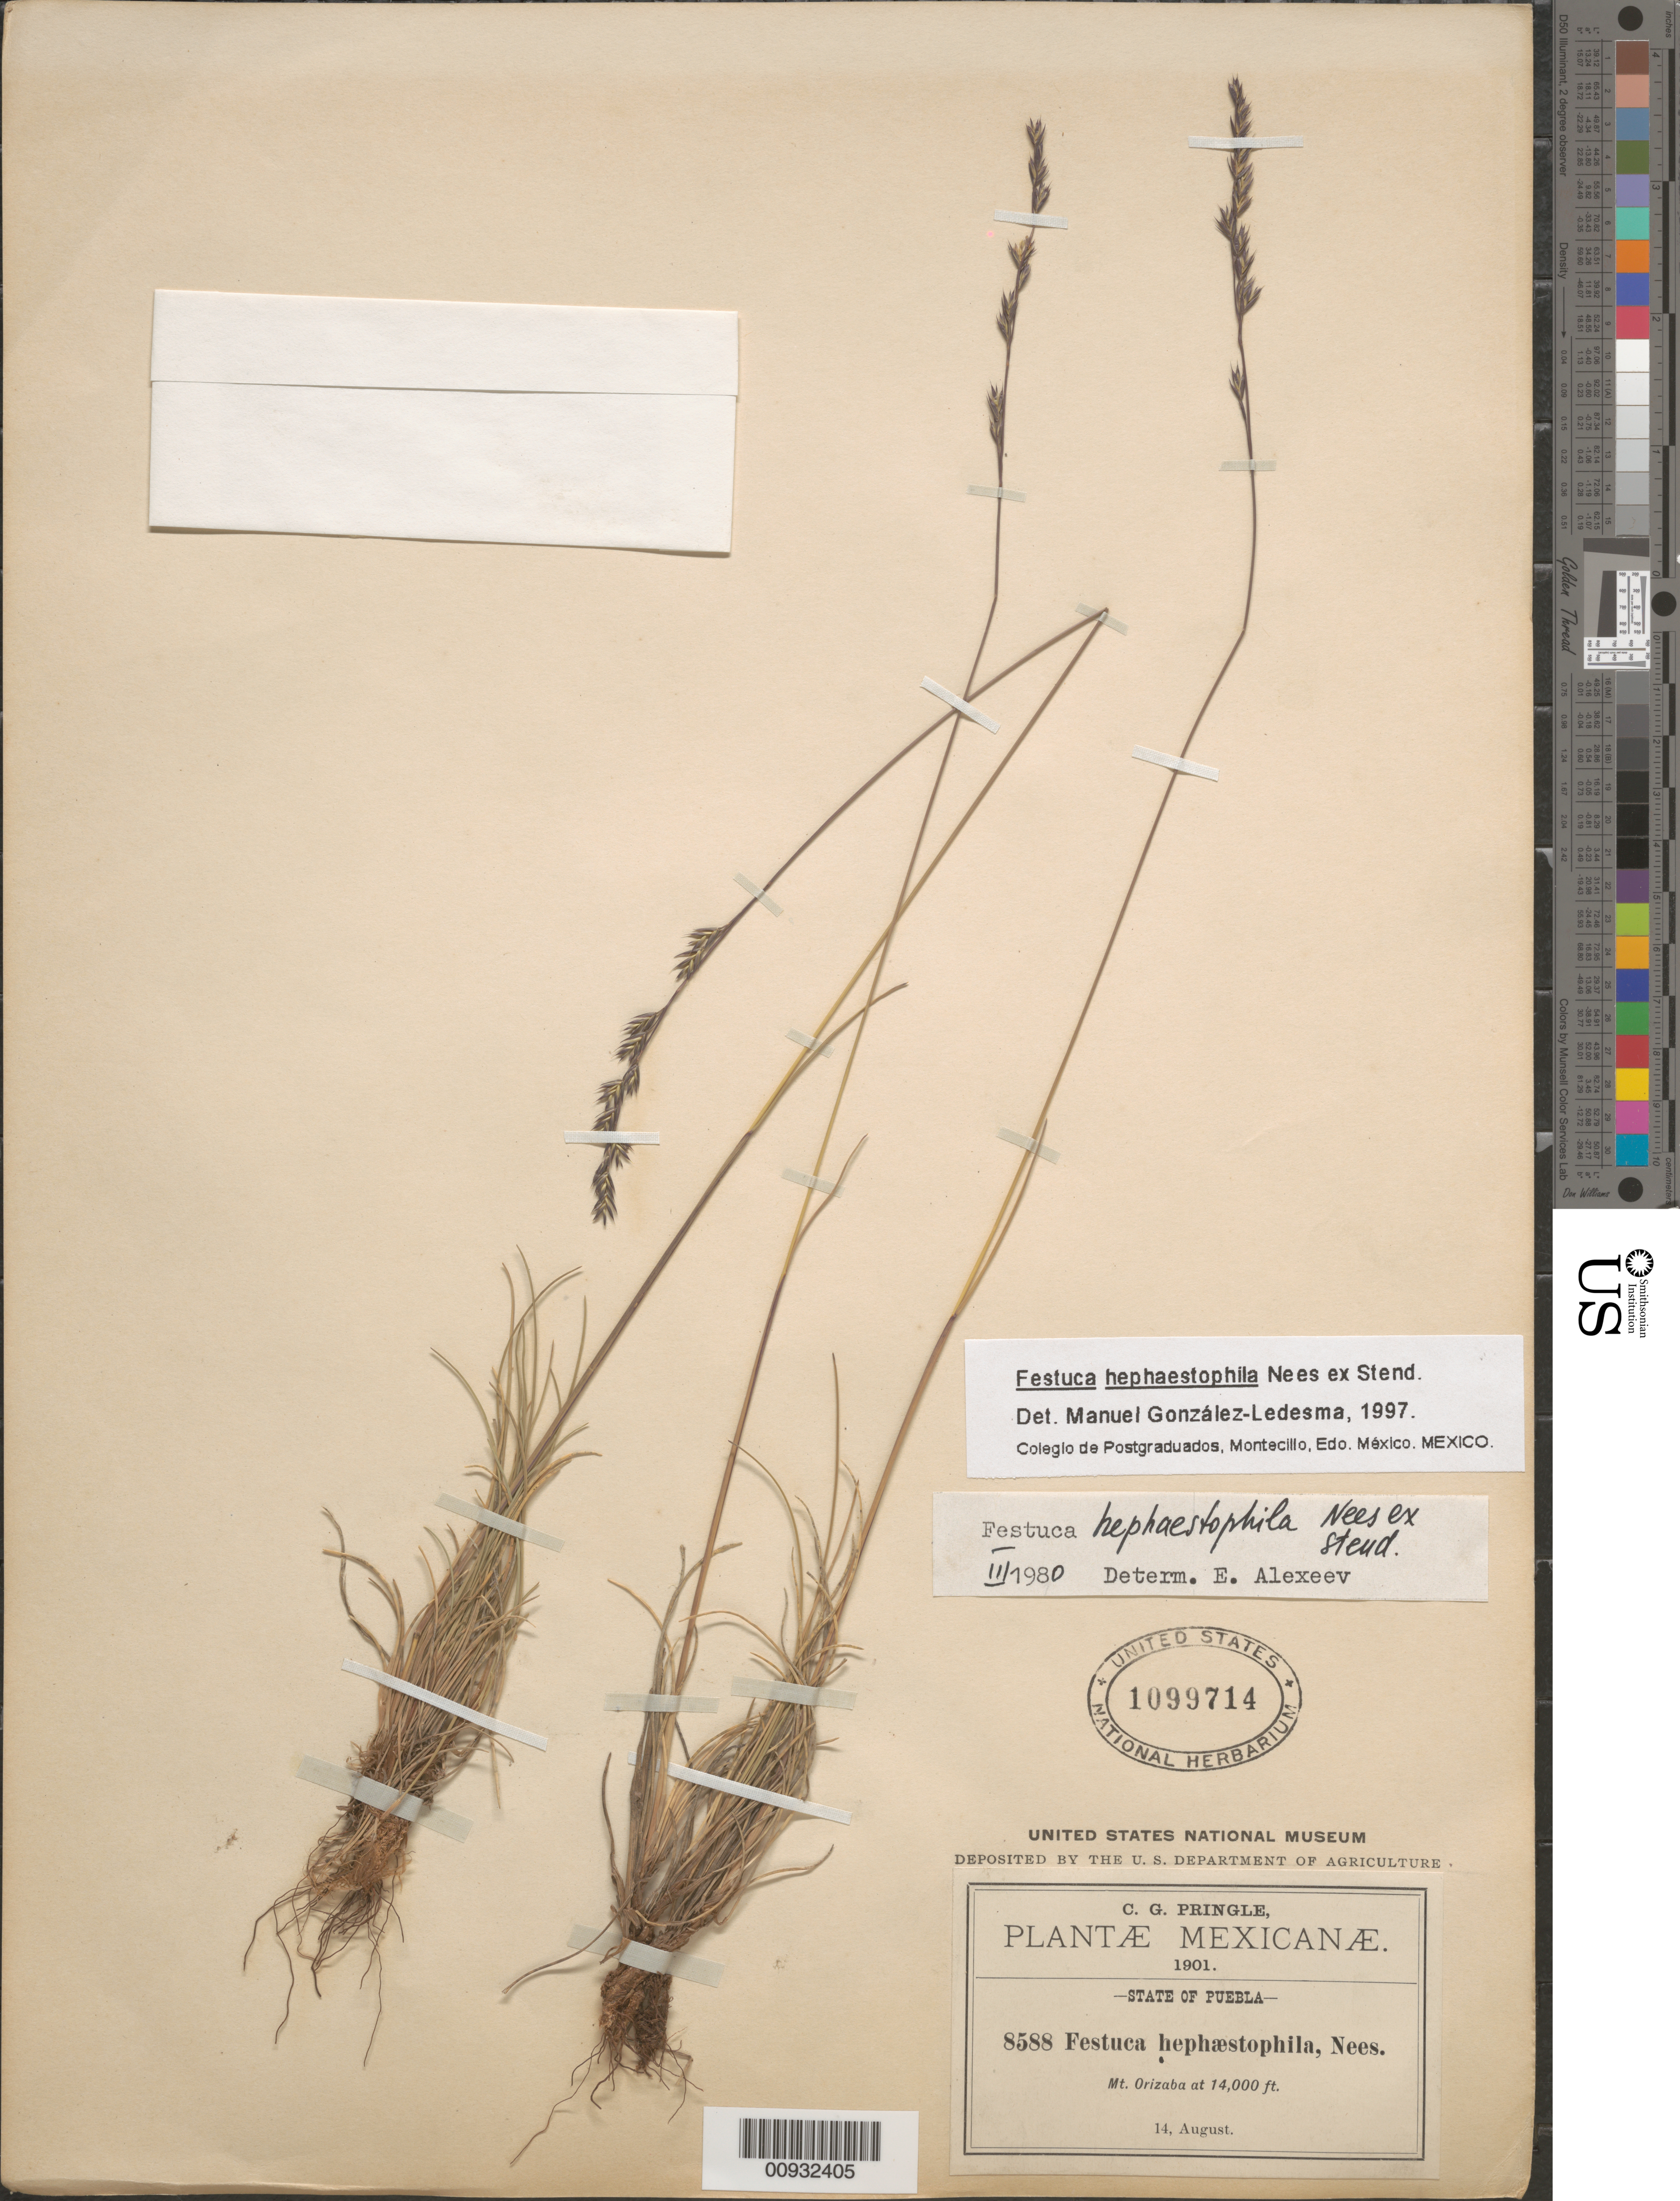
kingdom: Plantae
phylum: Tracheophyta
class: Liliopsida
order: Poales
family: Poaceae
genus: Festuca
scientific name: Festuca hephaestophila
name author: Nees ex Steud.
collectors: C. G. Pringle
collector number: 8588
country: Mexico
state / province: Puebla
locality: Mt. Orizaba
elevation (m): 4267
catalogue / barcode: US 1099714